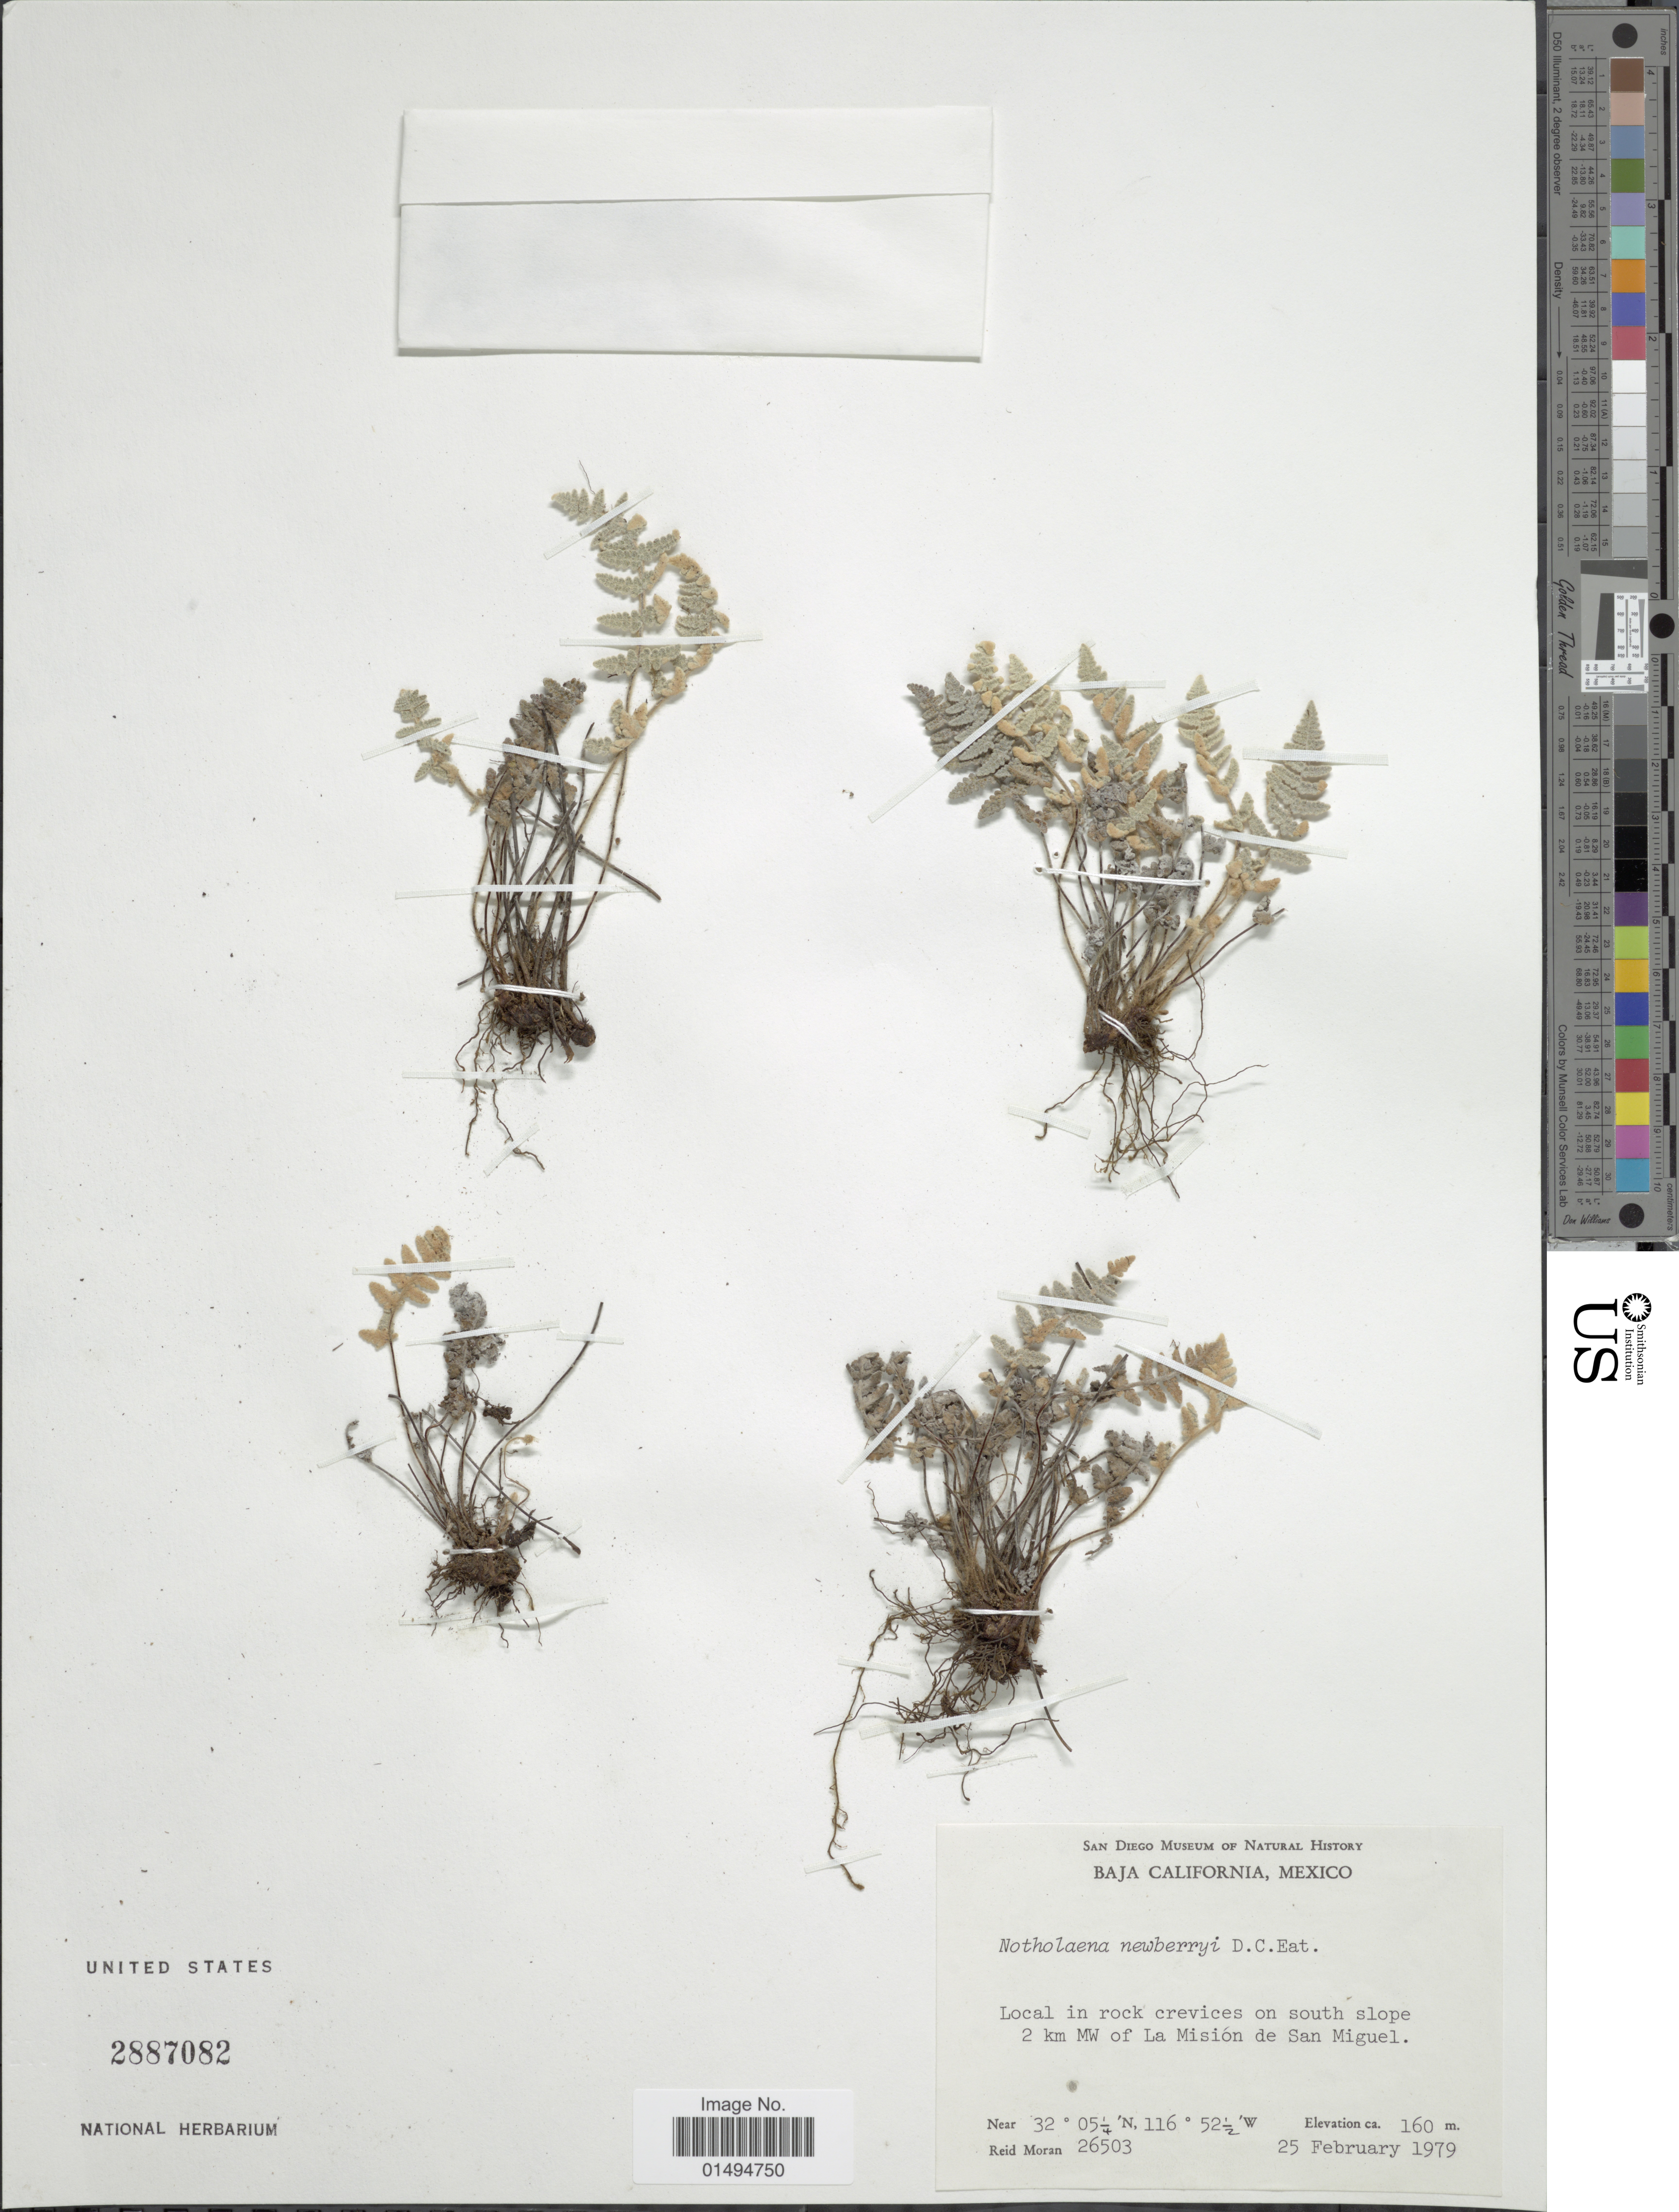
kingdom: Plantae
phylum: Tracheophyta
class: Polypodiopsida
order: Polypodiales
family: Pteridaceae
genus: Myriopteris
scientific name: Myriopteris newberryi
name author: (D.C. Eaton) Grusz & Windham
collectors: R. V. Moran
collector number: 26503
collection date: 1979-02-25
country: Mexico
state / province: Baja California Norte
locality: Local in rock crevices on south slope 2 km MW of La Mision de San Miguel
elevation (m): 160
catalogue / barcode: US 2887082